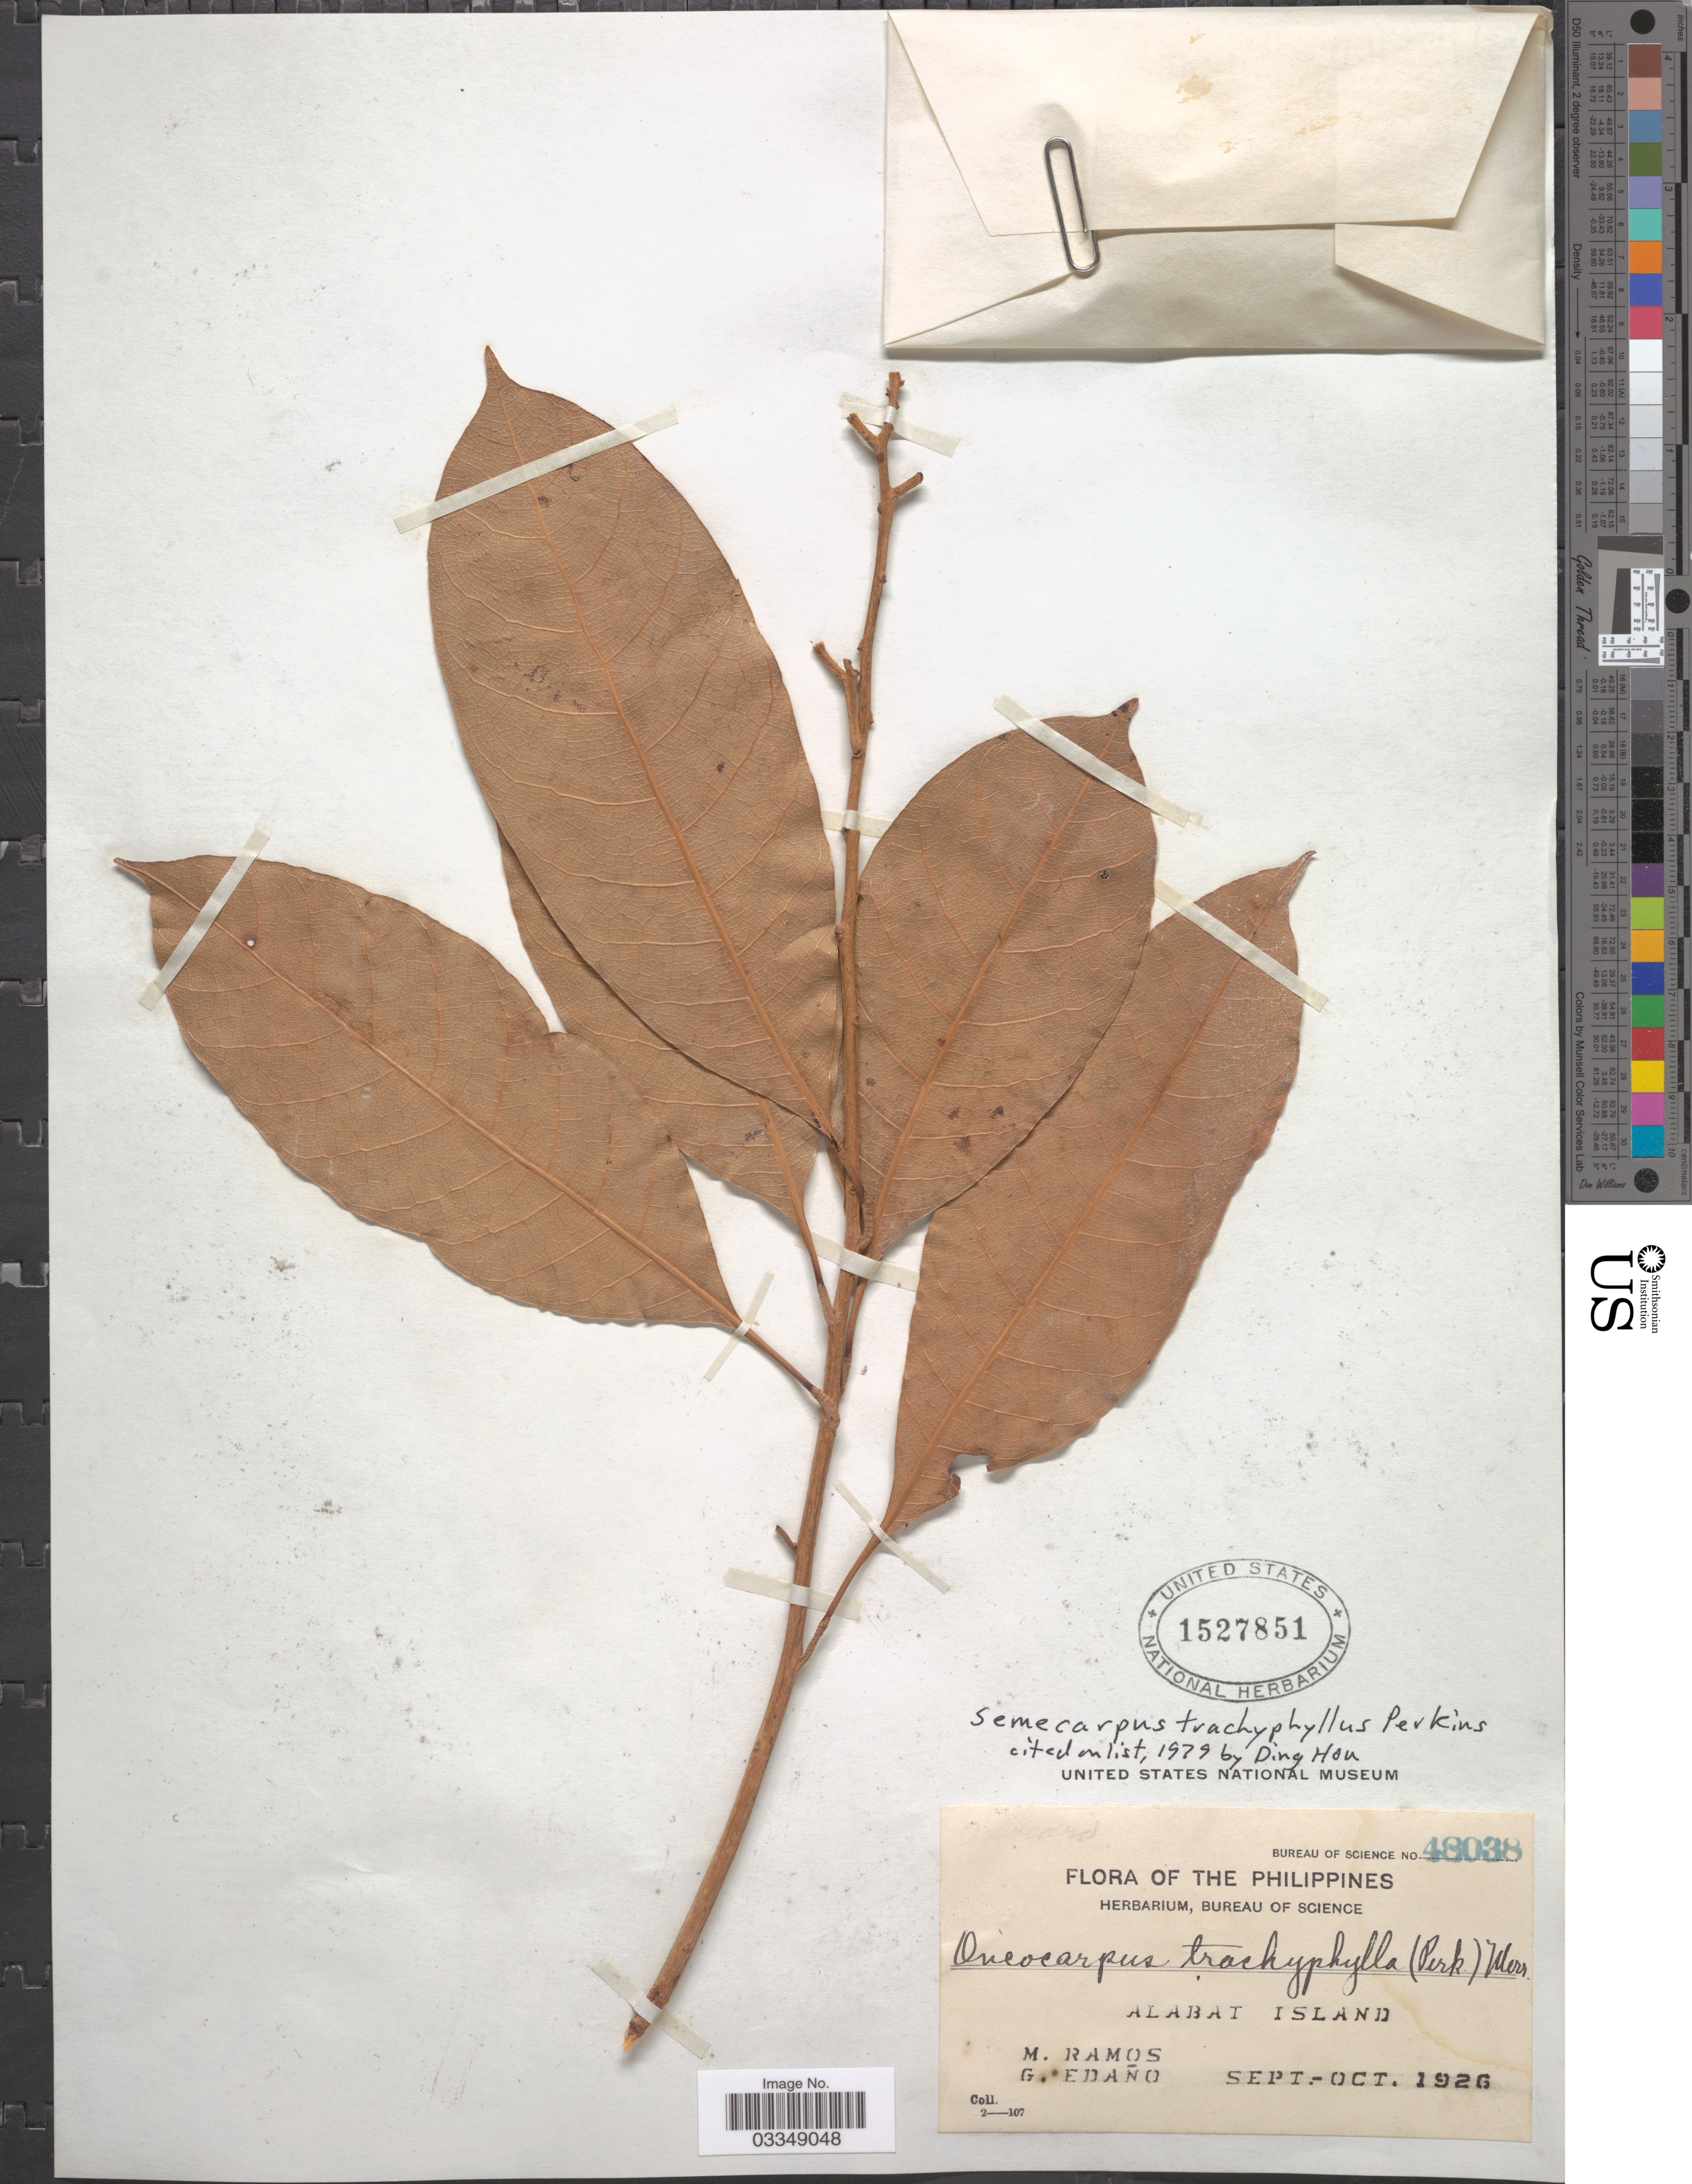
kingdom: Plantae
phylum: Tracheophyta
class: Magnoliopsida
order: Sapindales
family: Anacardiaceae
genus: Semecarpus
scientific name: Semecarpus trachyphyllus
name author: Perkins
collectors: M. Ramos & G. Edaño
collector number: Bureau of Science 48038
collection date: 1926-09/1926-10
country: Philippines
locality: Alabat Island.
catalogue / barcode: US 1527851